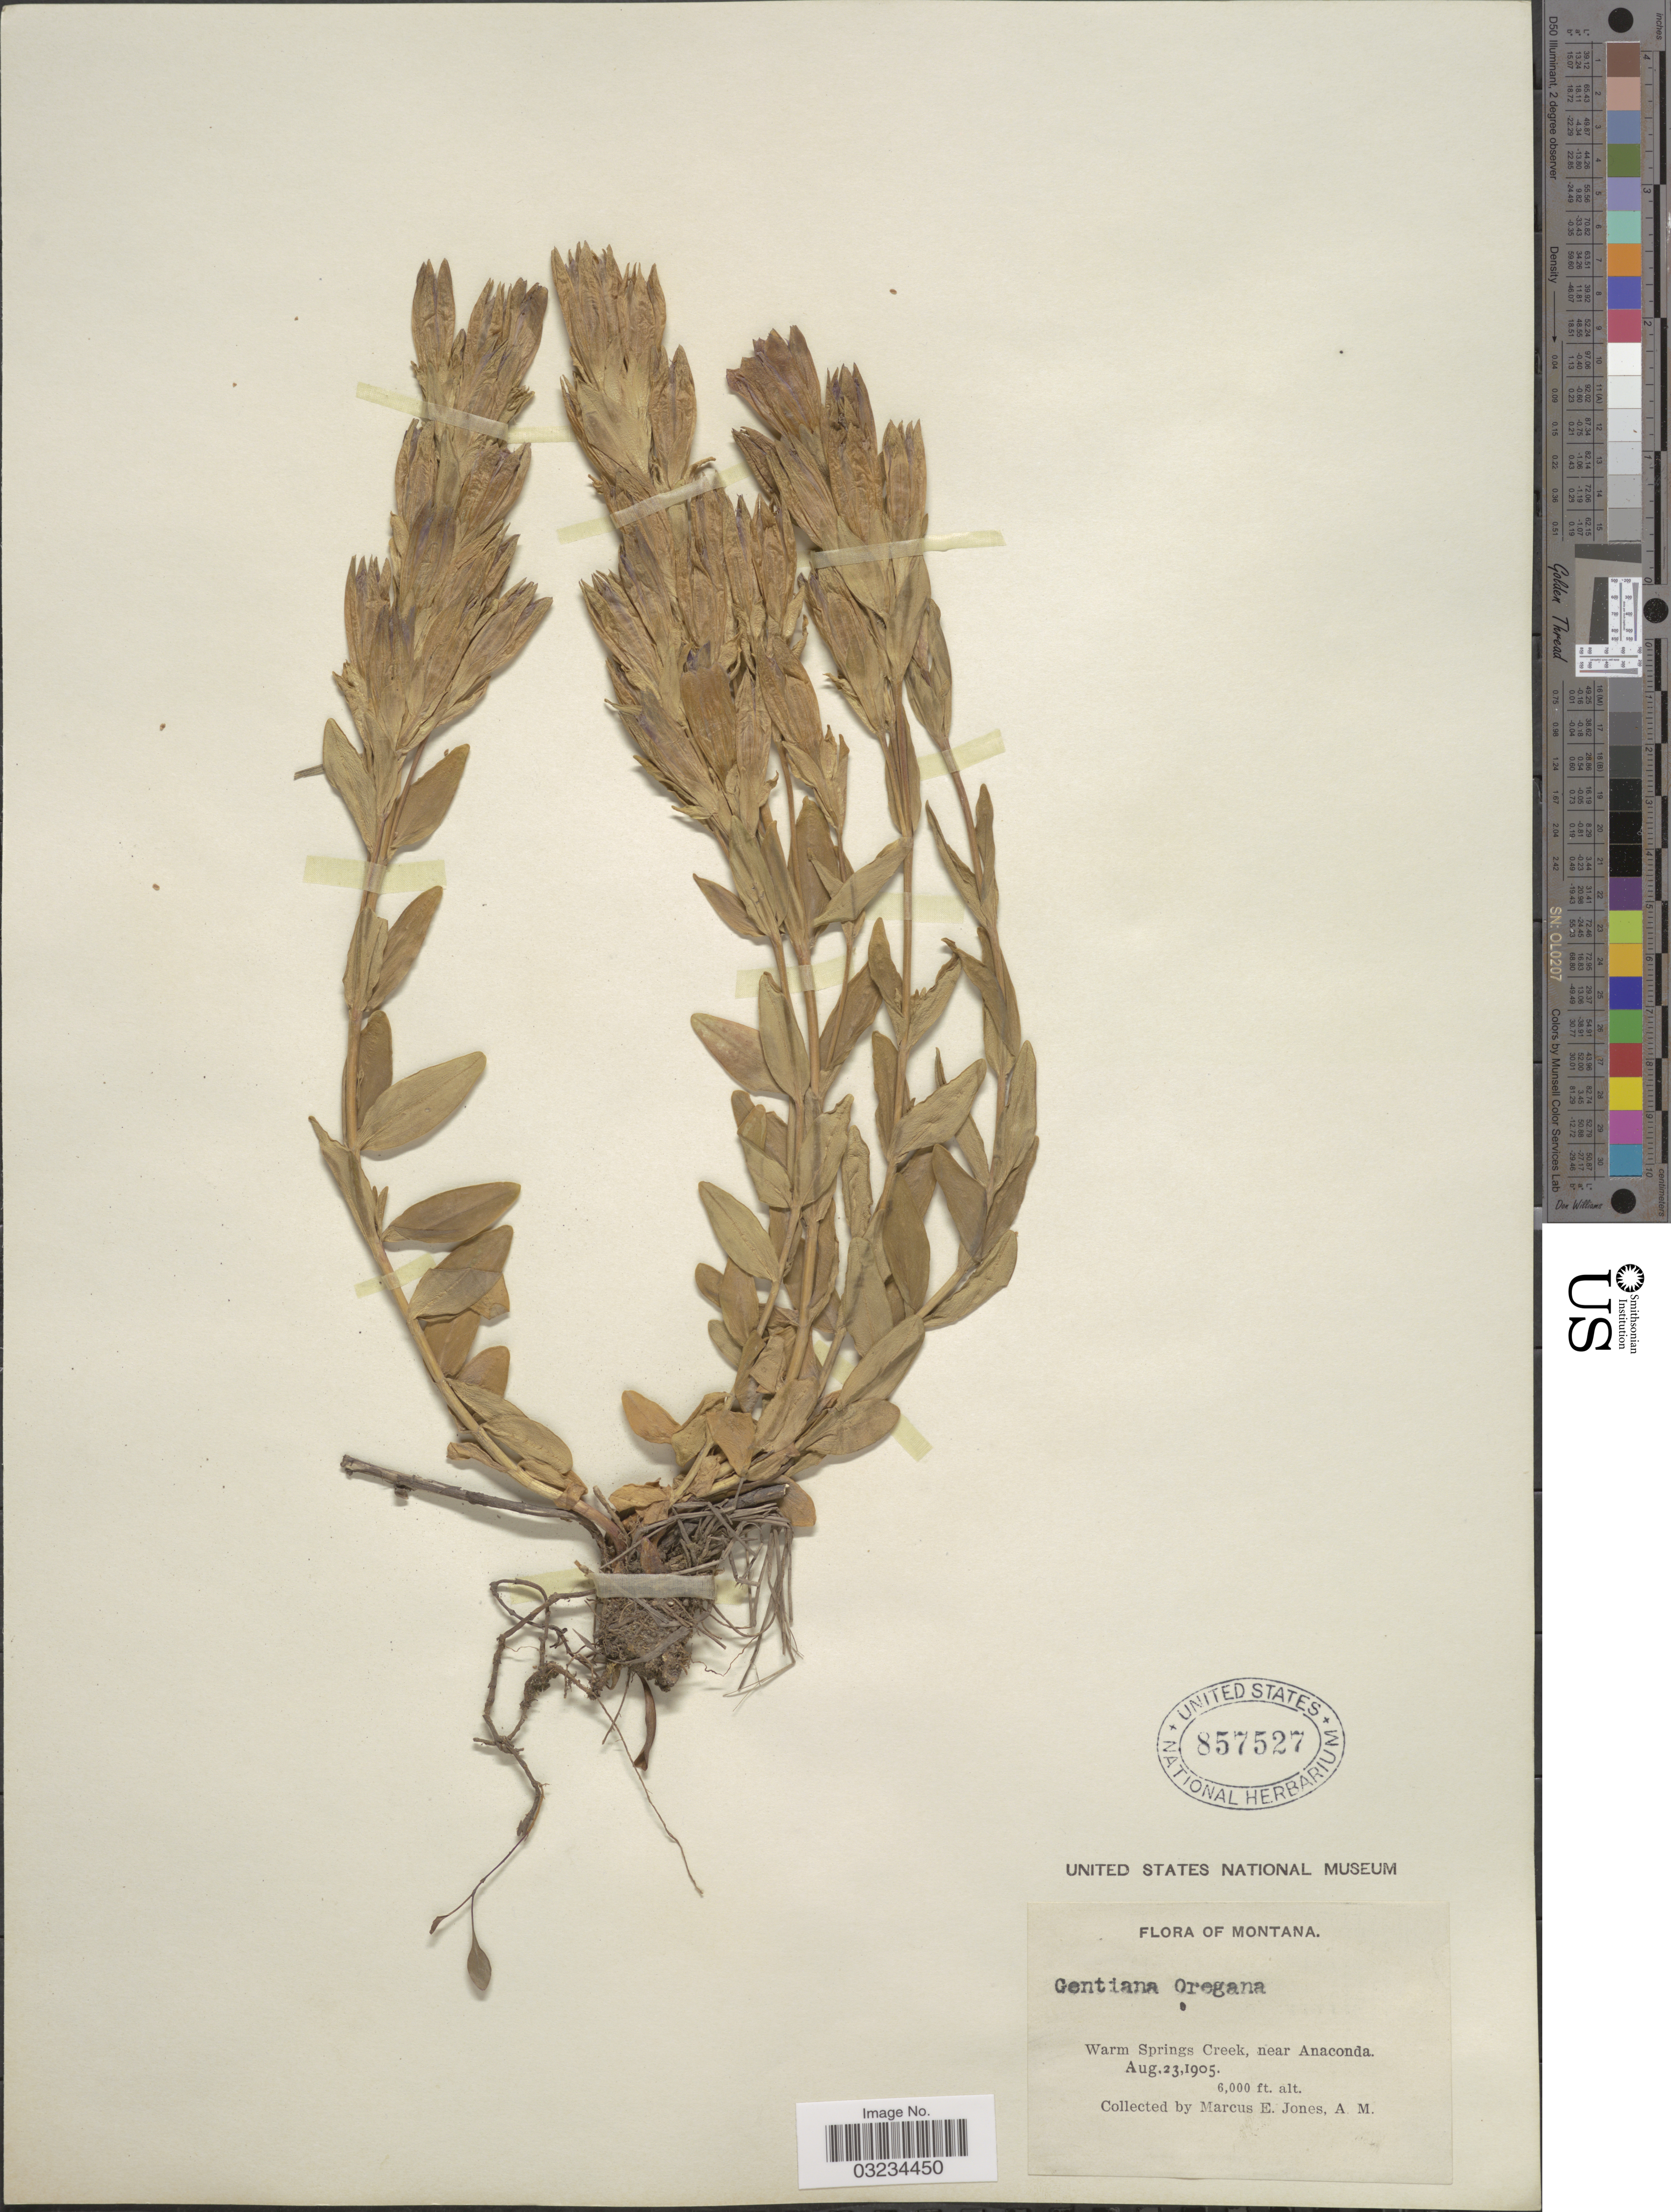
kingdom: Plantae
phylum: Tracheophyta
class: Magnoliopsida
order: Gentianales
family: Gentianaceae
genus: Gentiana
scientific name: Gentiana oregana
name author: Engelm. ex A. Gray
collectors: M. E. Jones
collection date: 1905-08-23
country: United States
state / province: Montana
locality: Warm Springs Creek, near Anaconda.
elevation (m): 1829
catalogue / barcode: US 857527